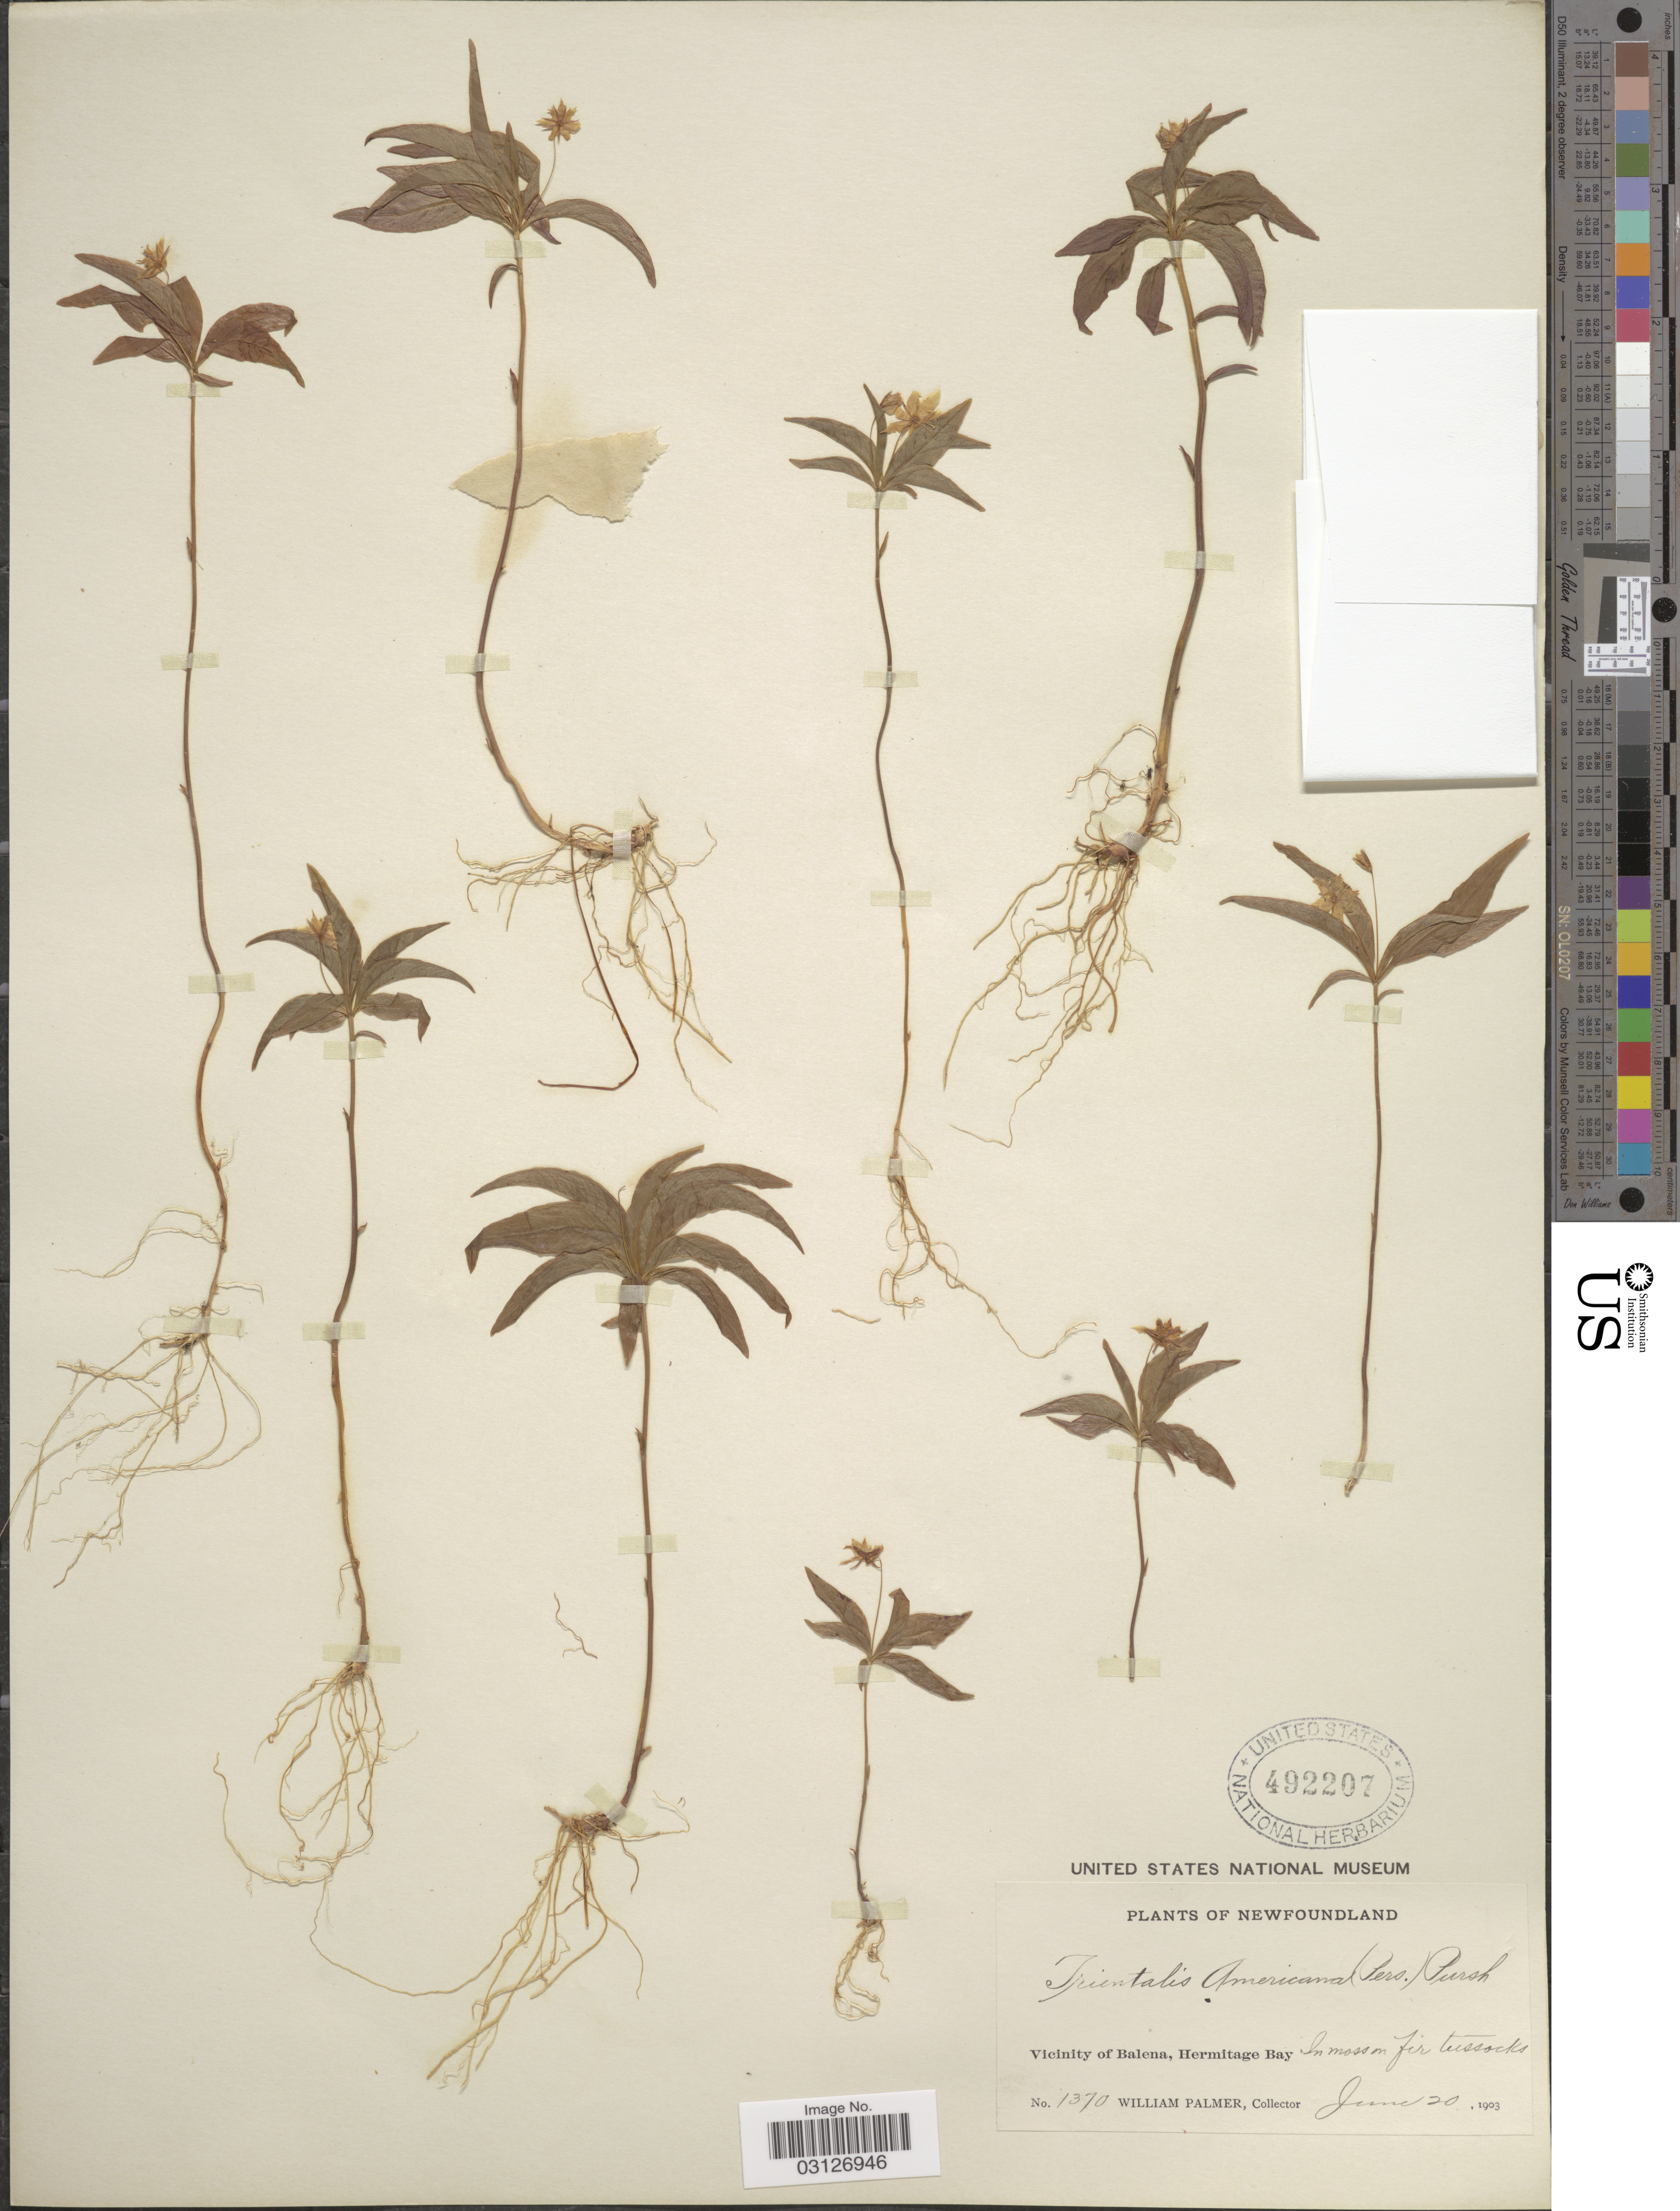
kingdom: Plantae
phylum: Tracheophyta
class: Magnoliopsida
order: Ericales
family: Primulaceae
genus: Trientalis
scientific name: Trientalis americana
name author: Pursh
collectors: W. Palmer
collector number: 1370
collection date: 1903-06-20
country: Canada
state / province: Newfoundland and Labrador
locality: Vicinity of Balena, Hermitage Bay.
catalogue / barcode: US 492207